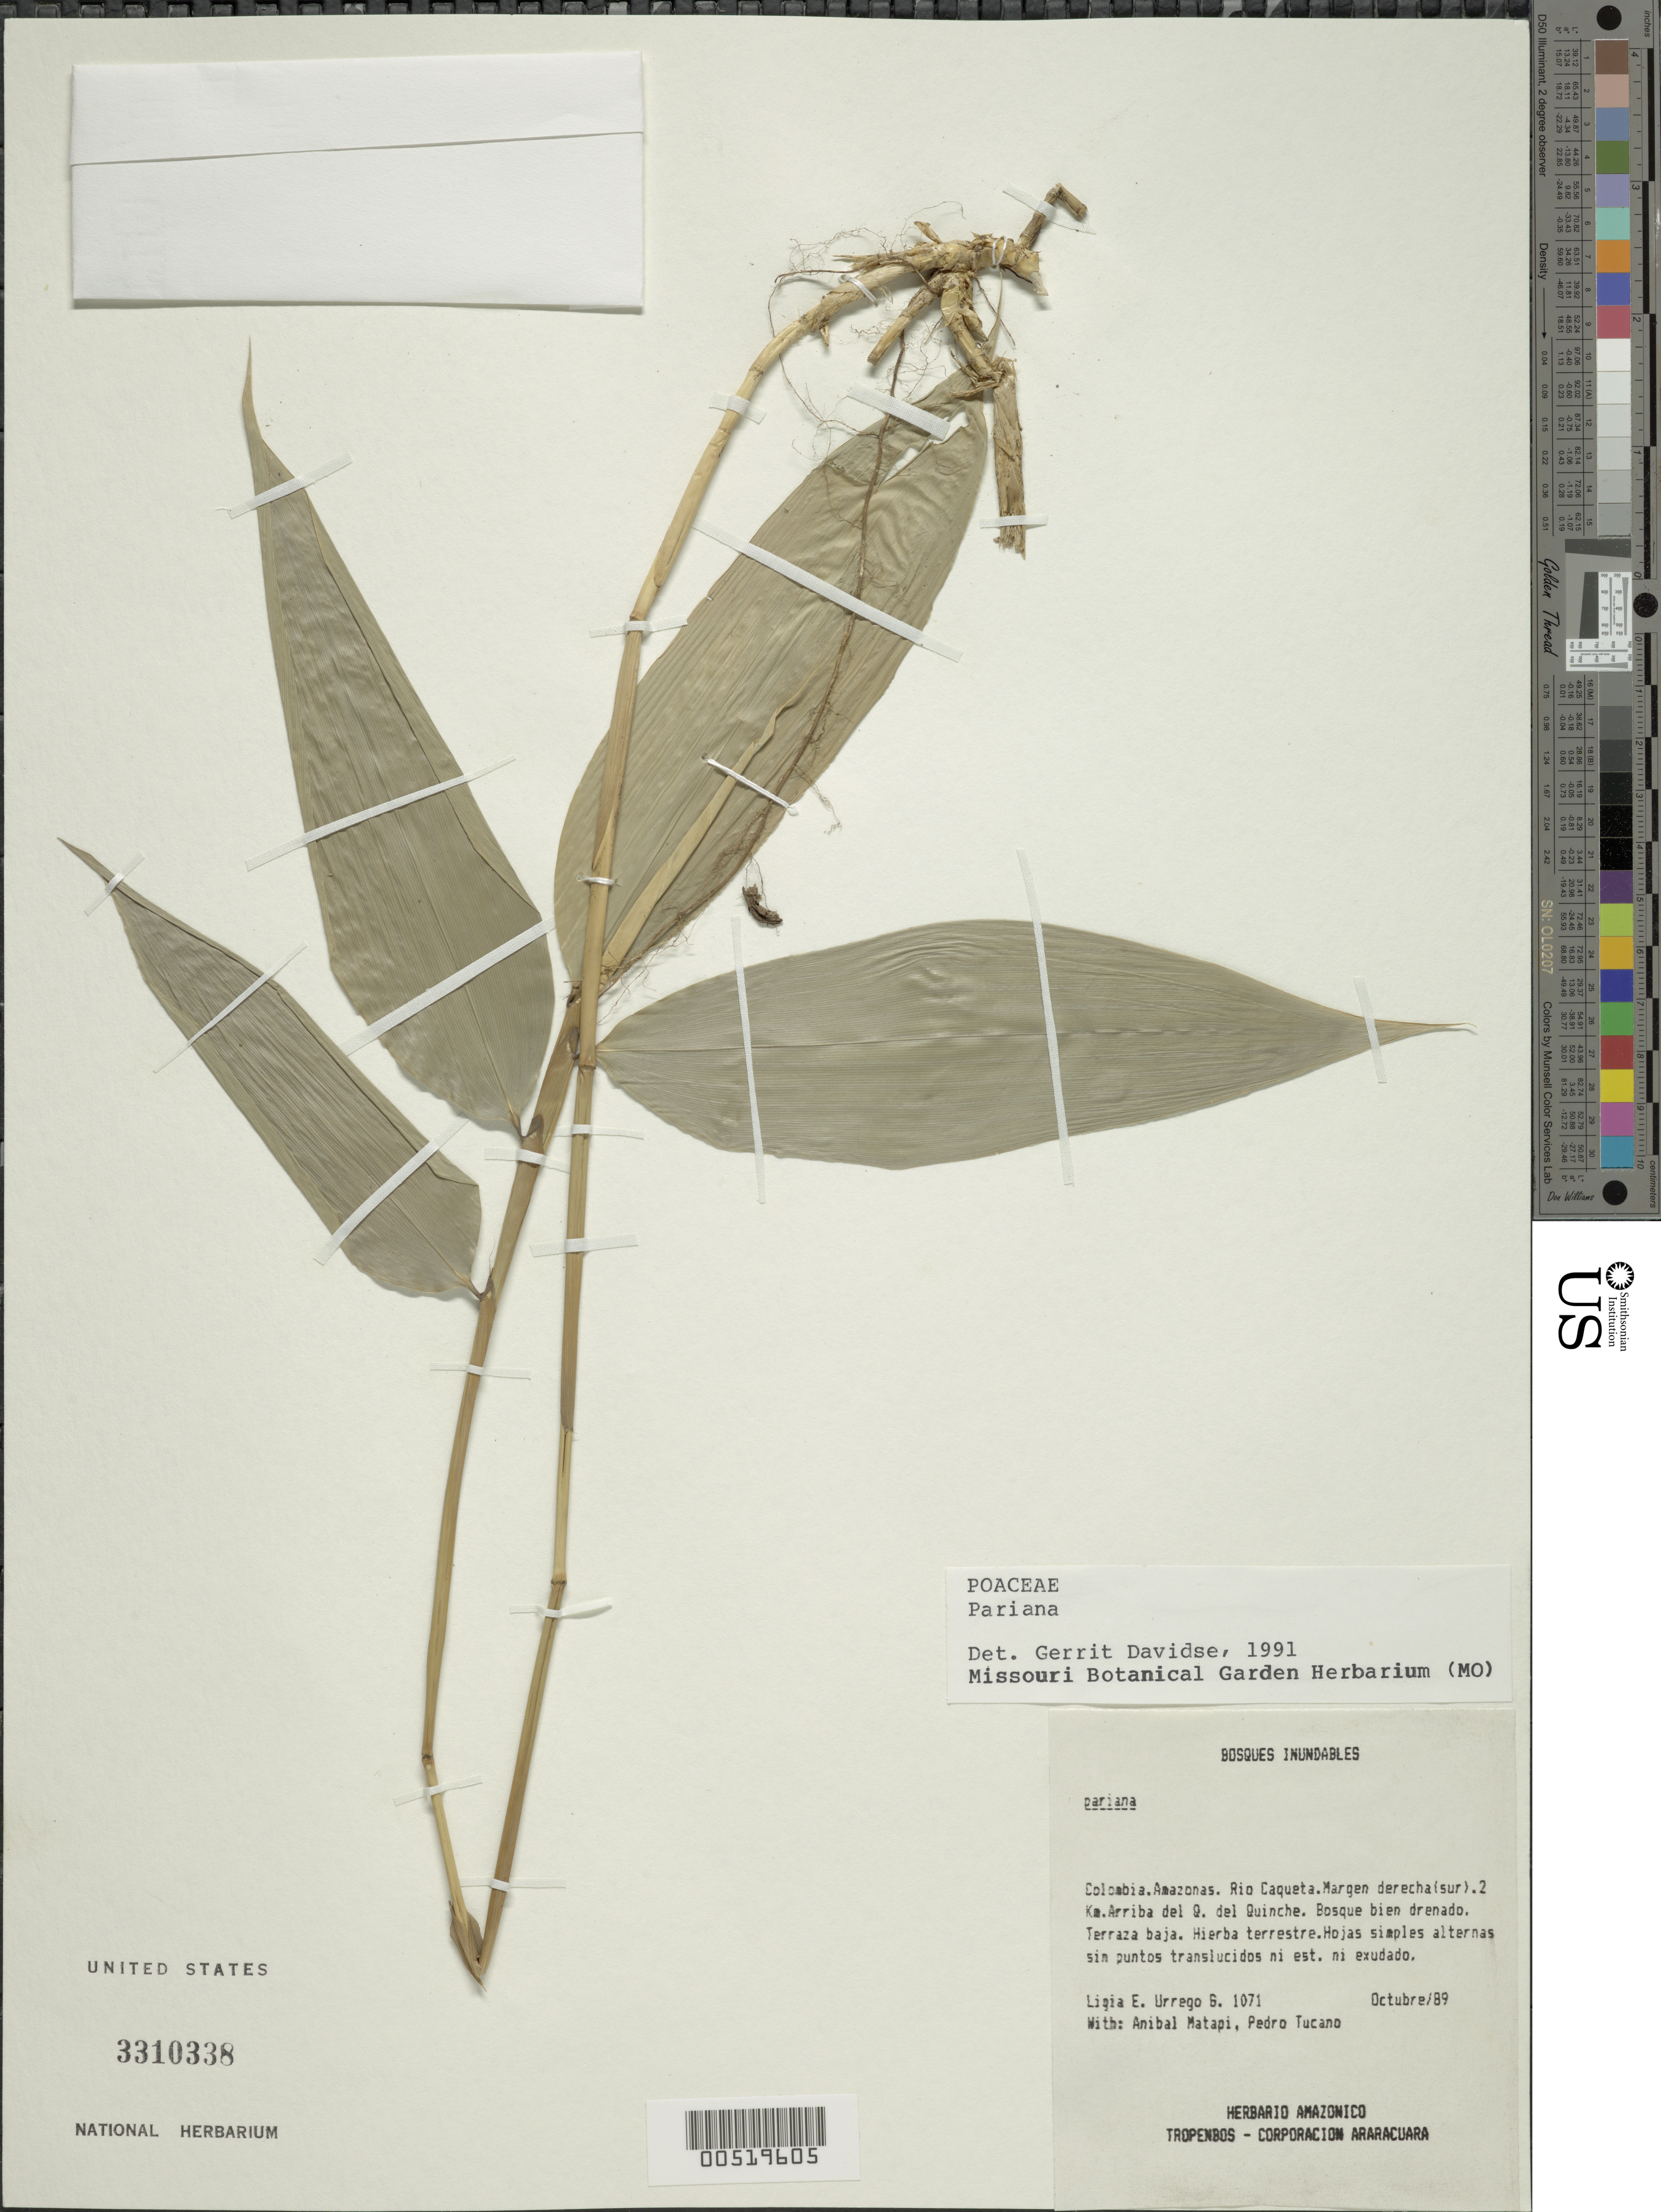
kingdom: Plantae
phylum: Tracheophyta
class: Liliopsida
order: Poales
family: Poaceae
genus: Pariana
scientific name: Pariana sp.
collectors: L. Urrego G., A. Matapi & P. Tucano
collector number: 1071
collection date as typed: Oct 1989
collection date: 1989-10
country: Colombia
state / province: Amazônas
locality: Rio Caqueta, Arriba del quinche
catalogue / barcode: US 3310338